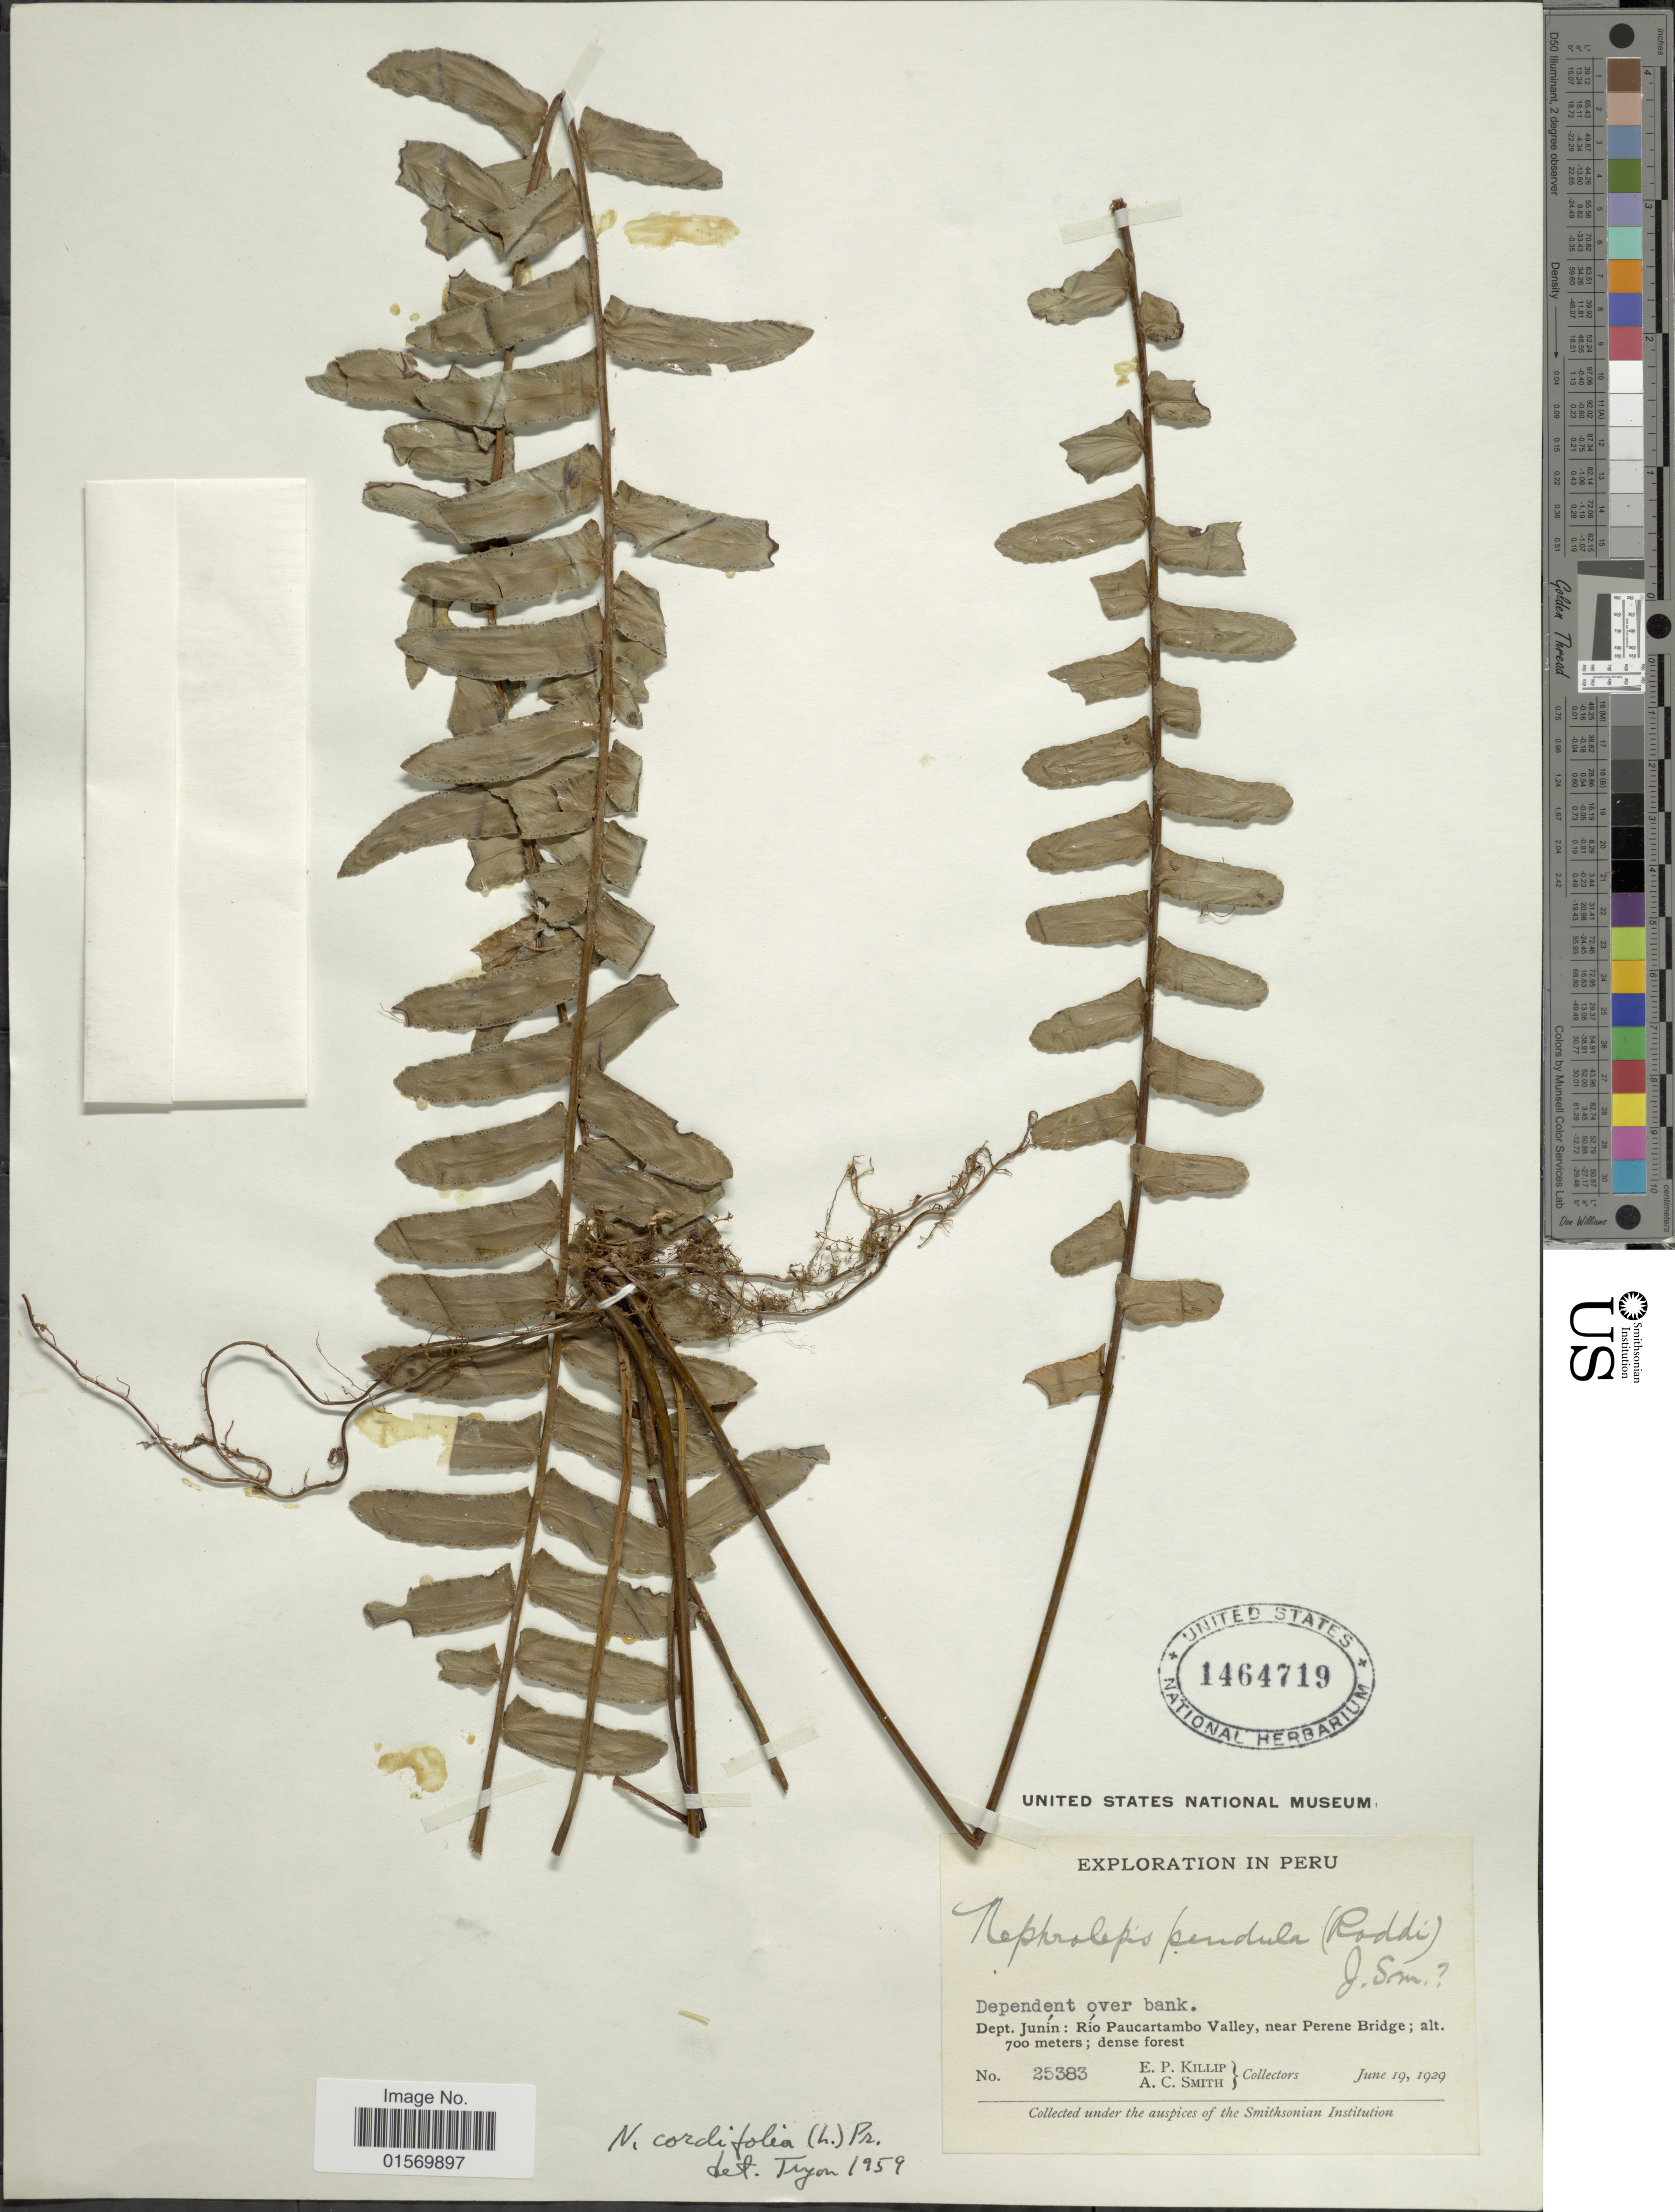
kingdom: Plantae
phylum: Tracheophyta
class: Polypodiopsida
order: Polypodiales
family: Nephrolepidaceae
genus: Nephrolepis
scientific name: Nephrolepis pendula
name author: (Raddi) J. Sm.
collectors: E. P. Killip & A. C. Smith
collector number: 25383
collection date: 1929-06-19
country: Peru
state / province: Junín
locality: Rio Paucartambo Valley, near Perene Bridge, dependent over bank.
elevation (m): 700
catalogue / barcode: US 1464719